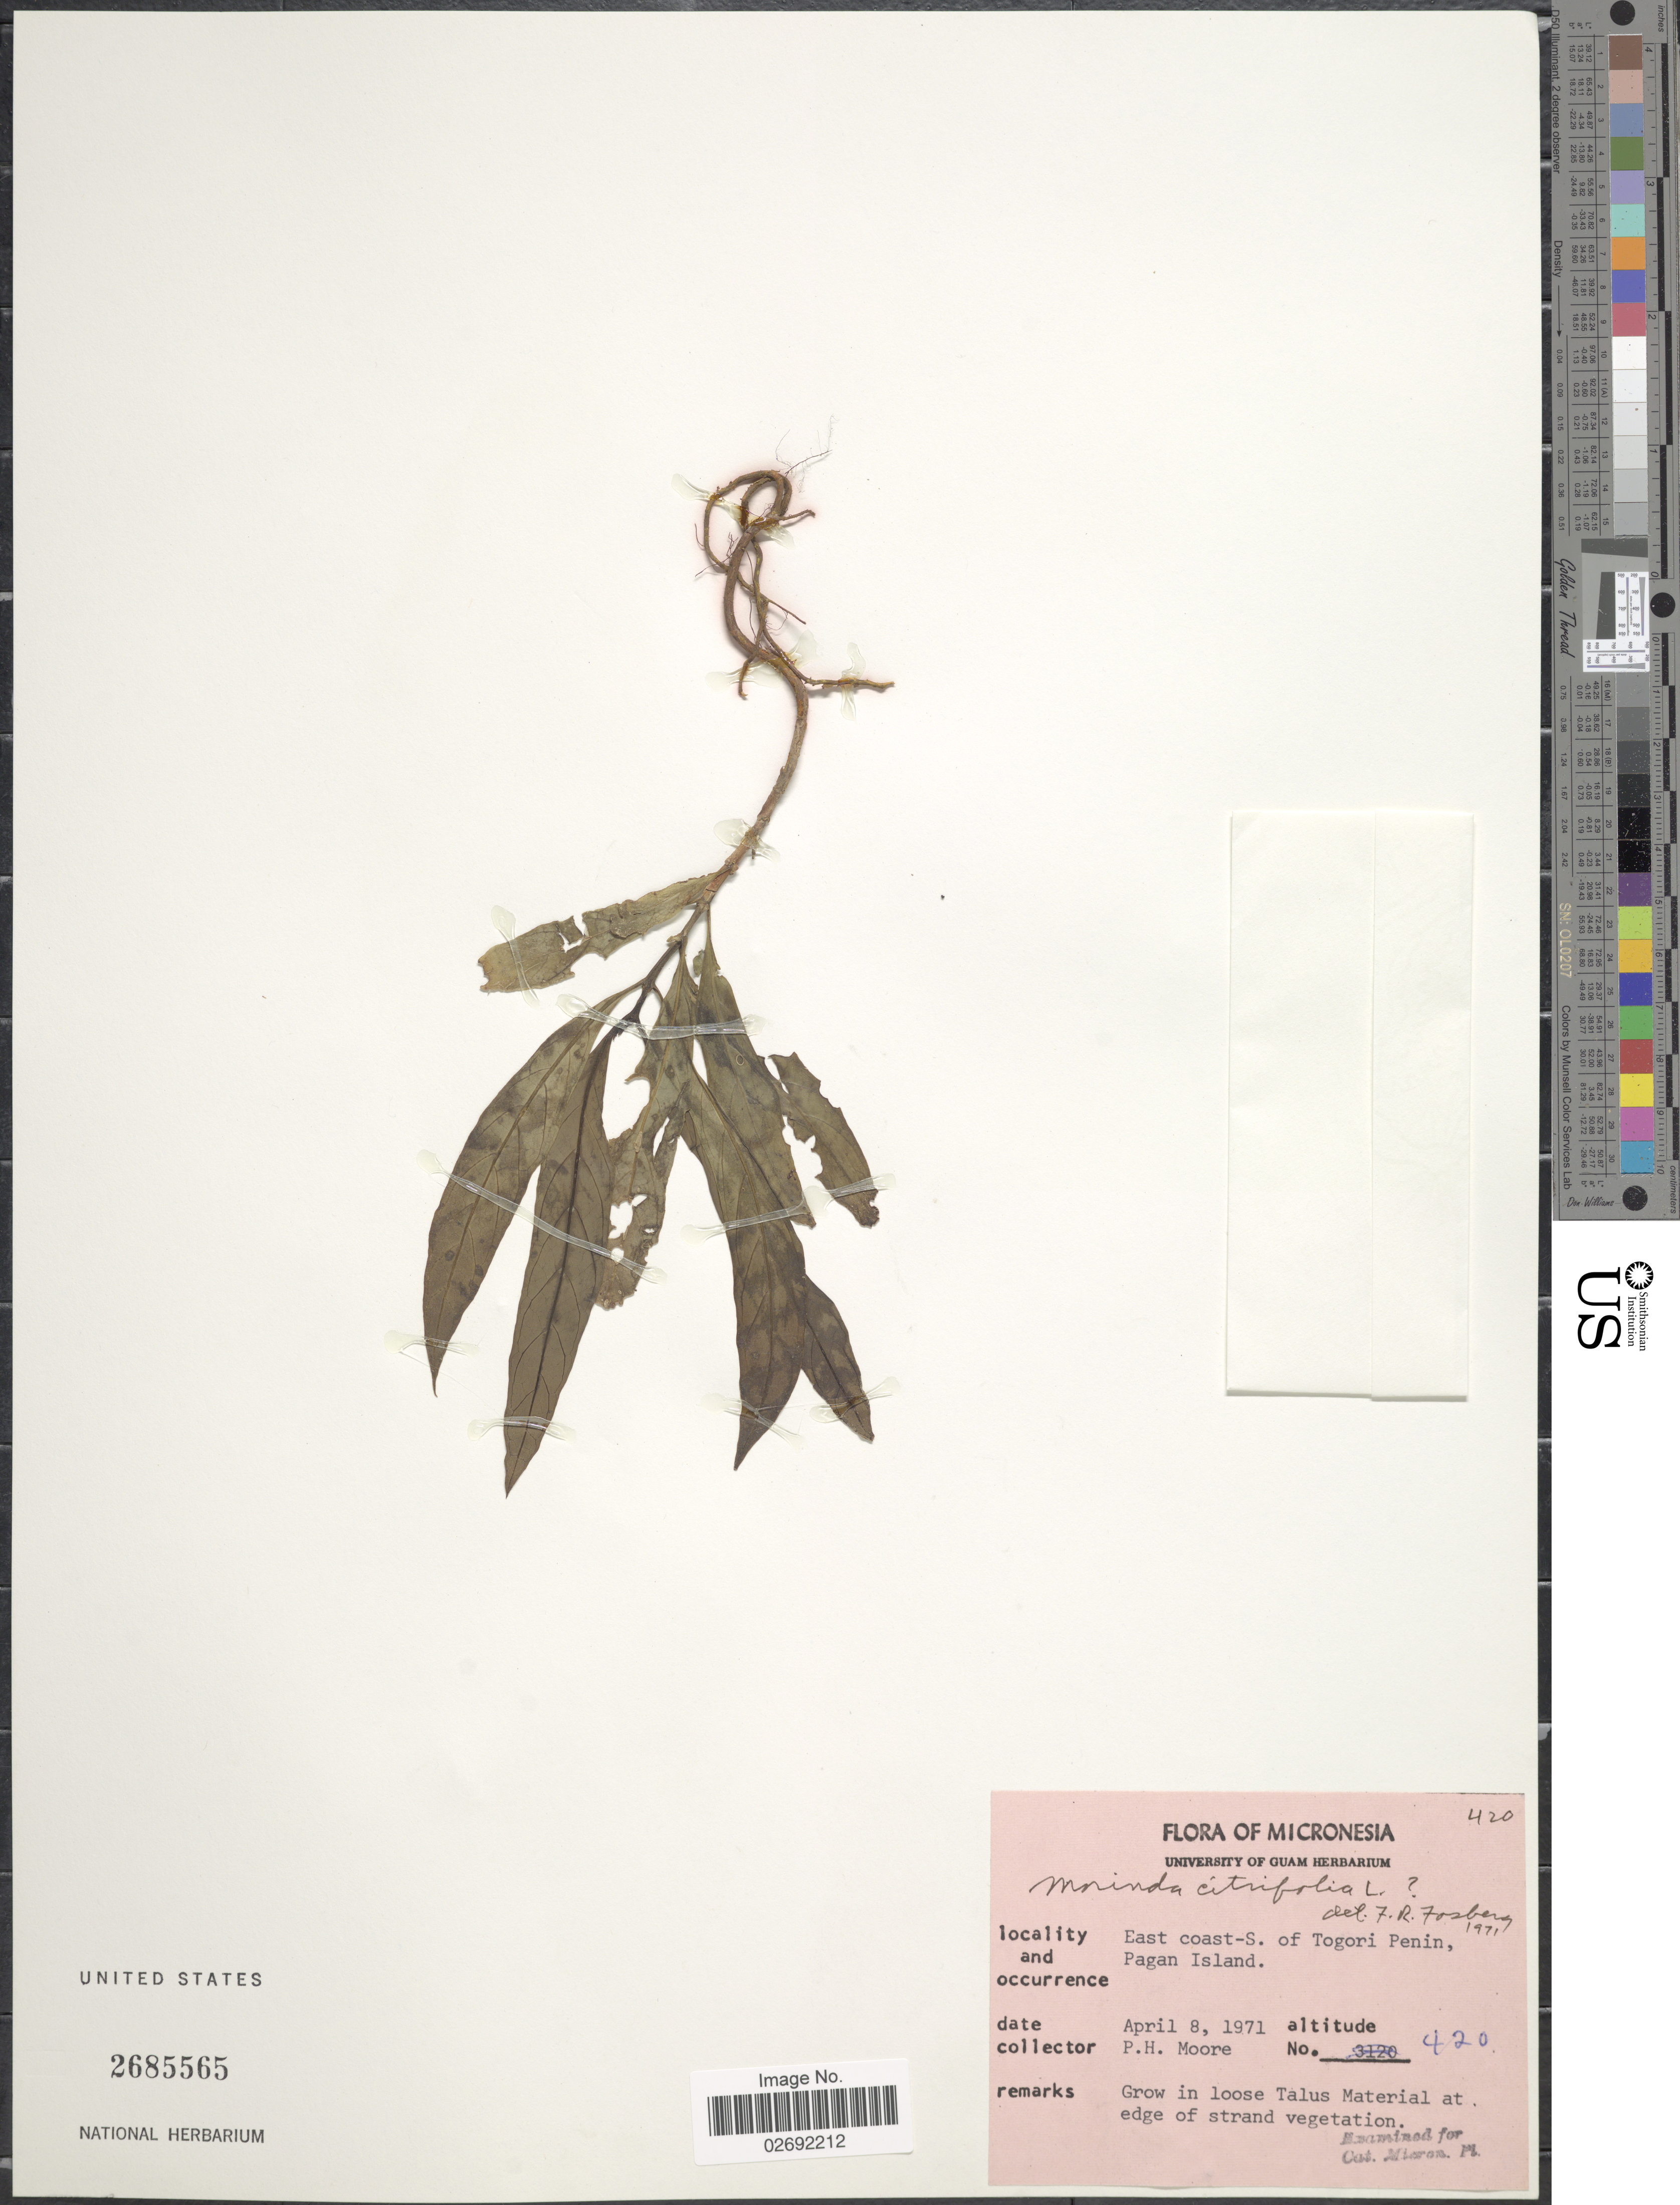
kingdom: Plantae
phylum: Tracheophyta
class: Magnoliopsida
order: Gentianales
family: Rubiaceae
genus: Morinda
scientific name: Morinda citrifolia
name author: L.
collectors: P. H. Moore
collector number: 420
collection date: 1971-04-08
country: Northern Mariana Islands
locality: Micronesia. East coast-S. of Togori Penin, Pagan Island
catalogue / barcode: US 2685565